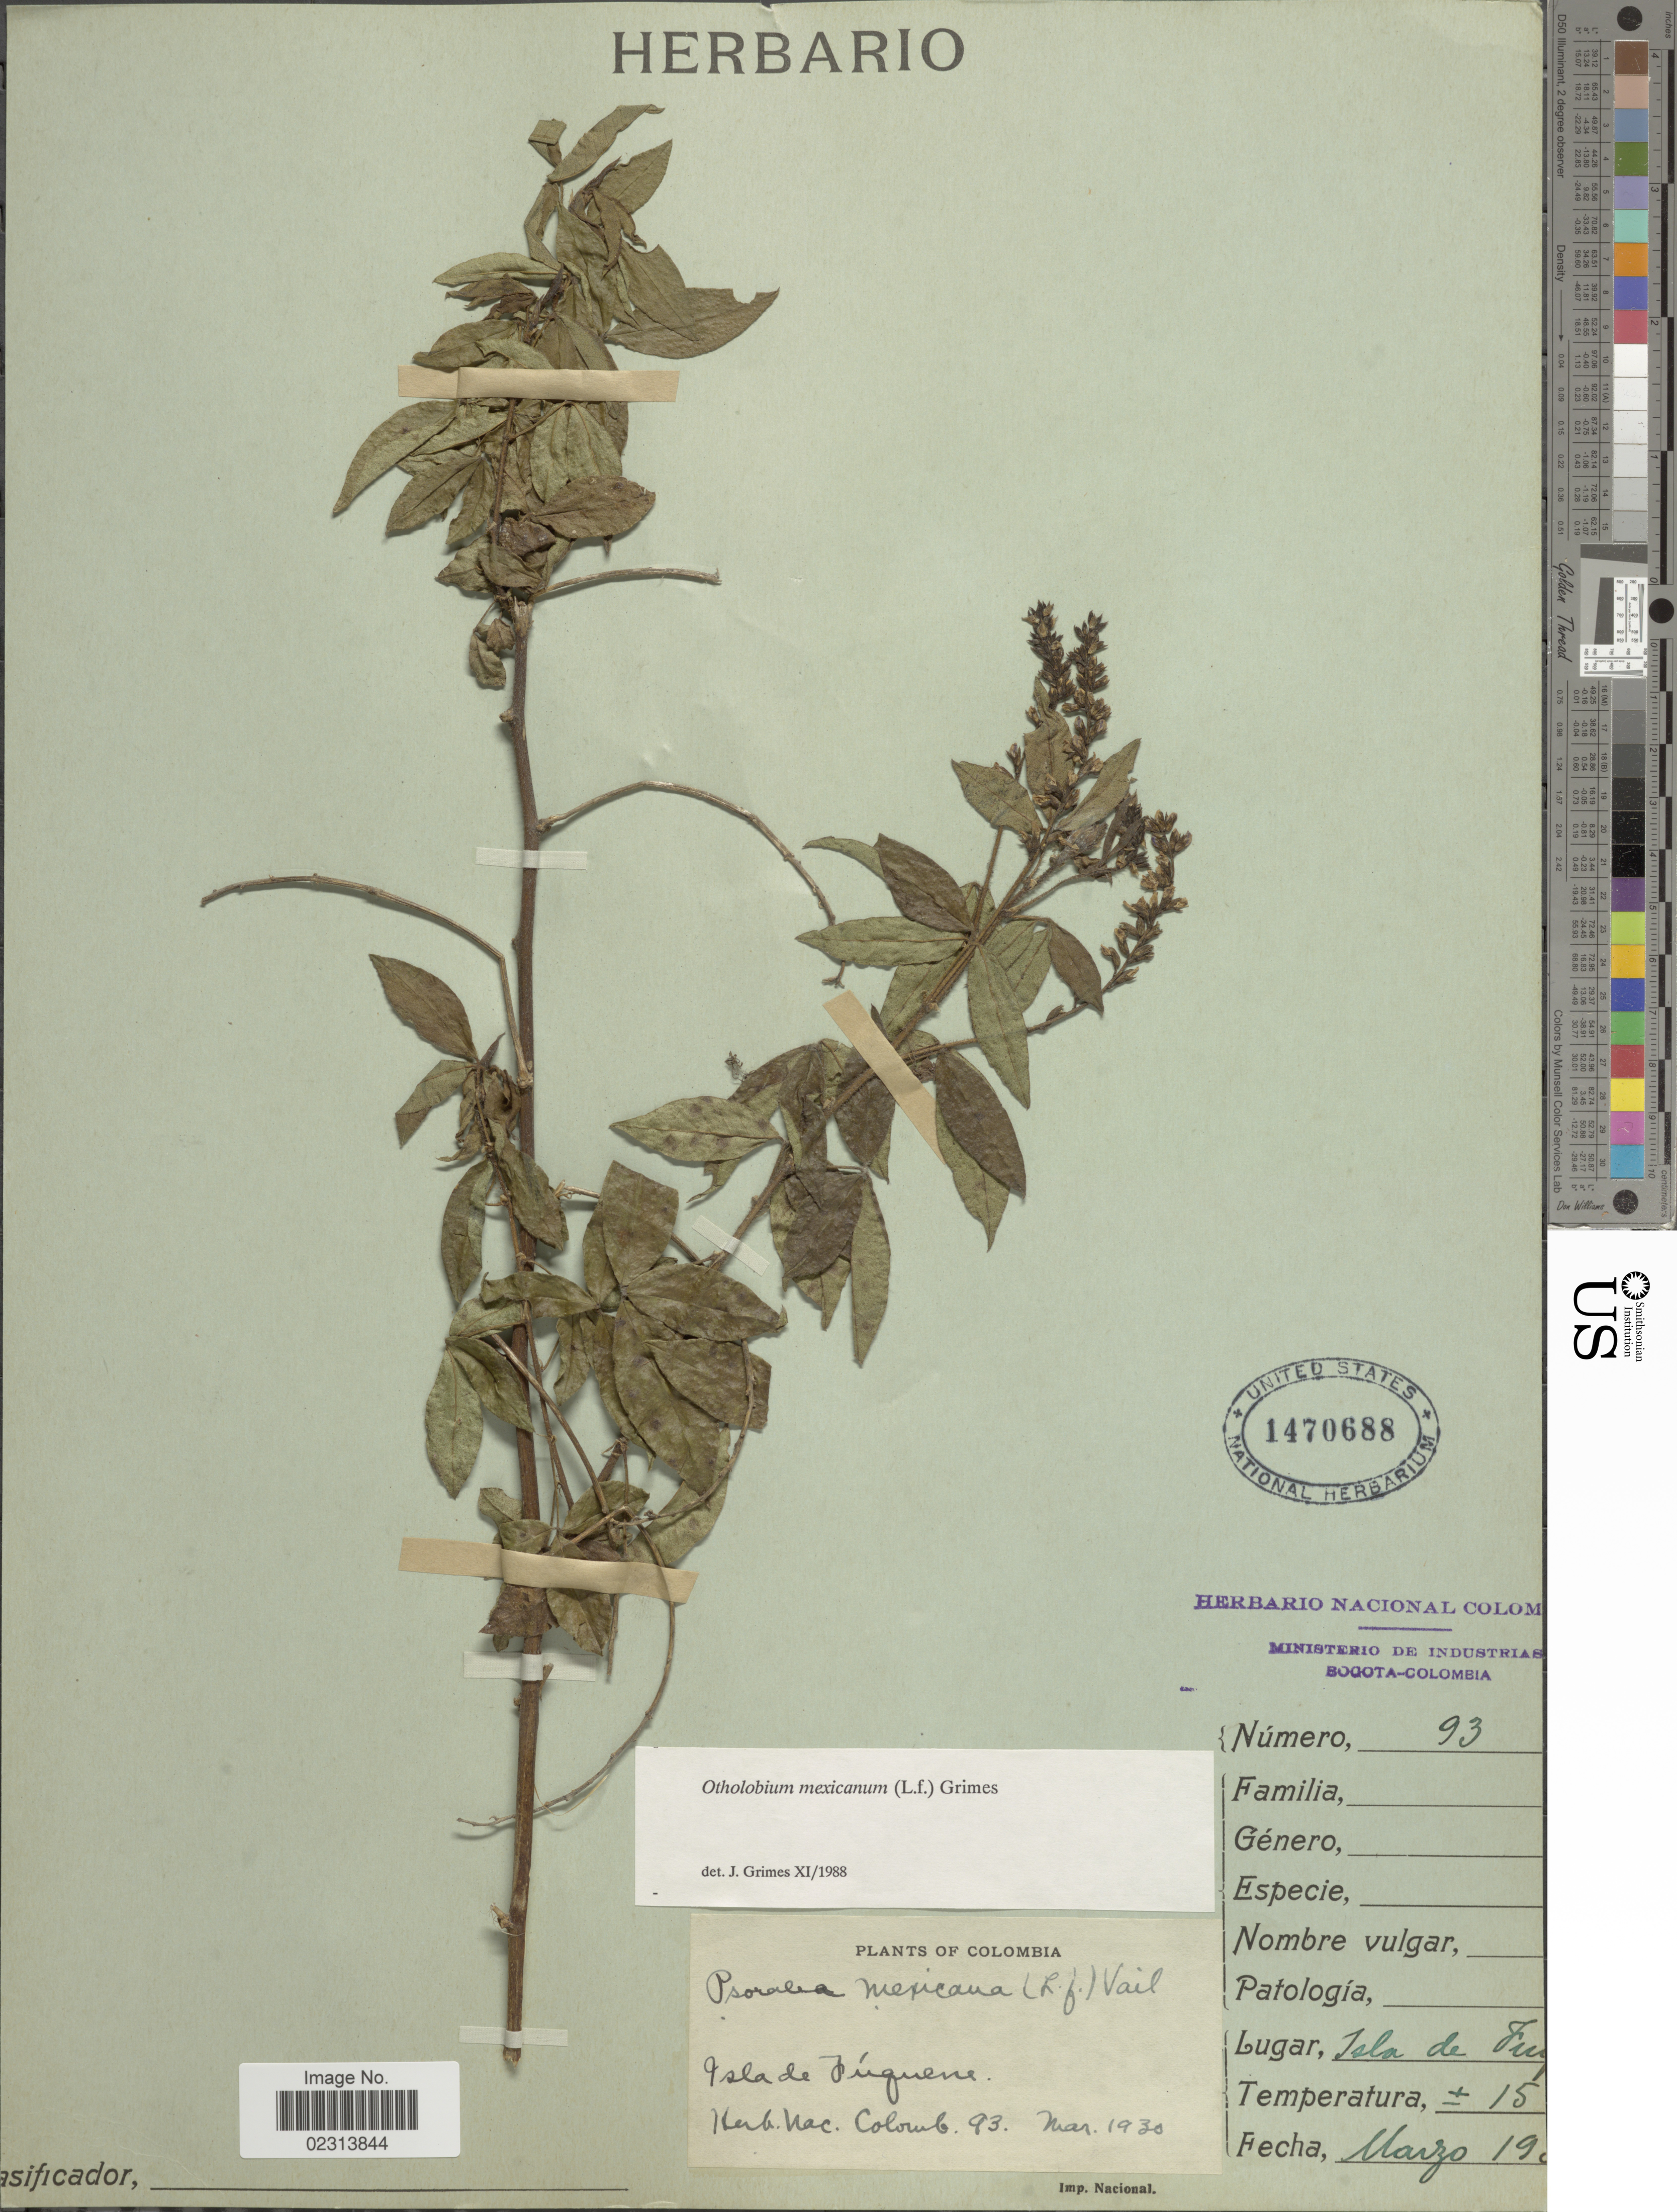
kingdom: Plantae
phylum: Tracheophyta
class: Magnoliopsida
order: Fabales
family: Fabaceae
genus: Otholobium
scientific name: Otholobium mexicanum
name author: (L. f.) J.W. Grimes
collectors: ex herb. Nac. Colomb.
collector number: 93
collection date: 1930-03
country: Colombia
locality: Isla de Puquene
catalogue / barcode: US 1470688